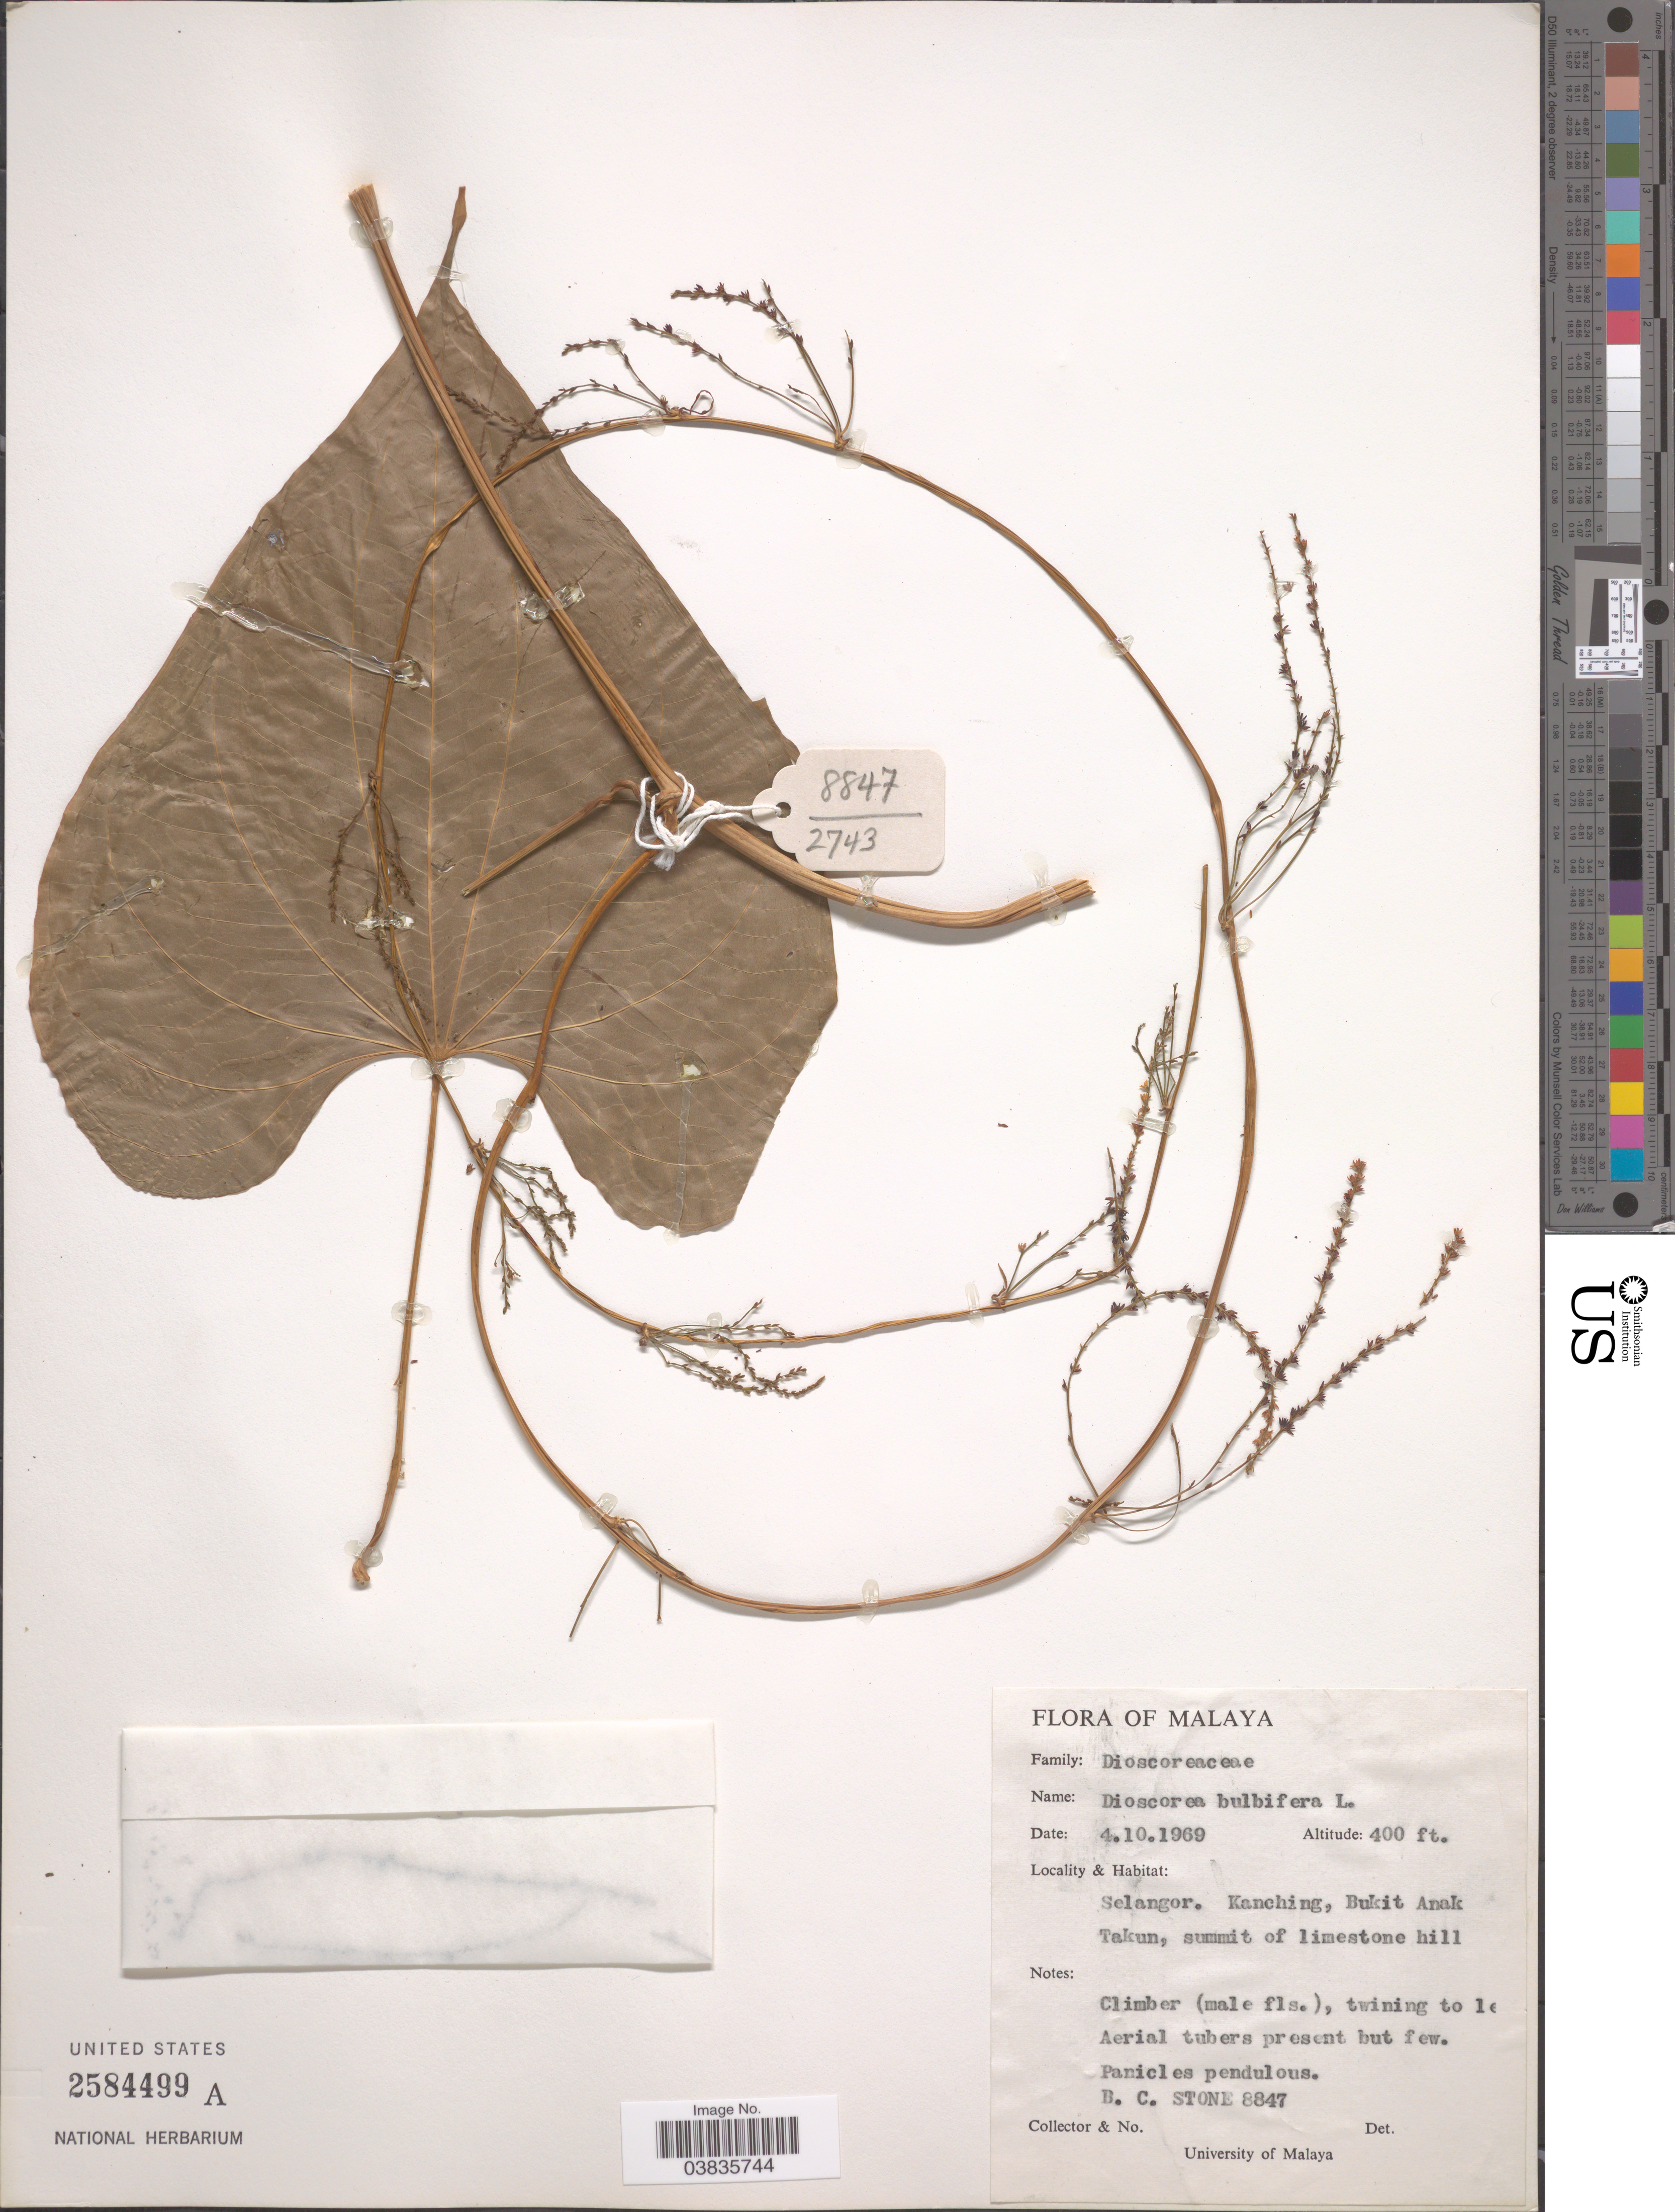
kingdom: Plantae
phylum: Tracheophyta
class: Liliopsida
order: Dioscoreales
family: Dioscoreaceae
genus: Dioscorea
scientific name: Dioscorea bulbifera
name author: L.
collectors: B. C. Stone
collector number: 8847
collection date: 1969-10-04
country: Malaysia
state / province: Selangor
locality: Malaya. Kanching, Bukit Anak Takun, summit of limestone hill.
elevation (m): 122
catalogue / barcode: US 2584499A